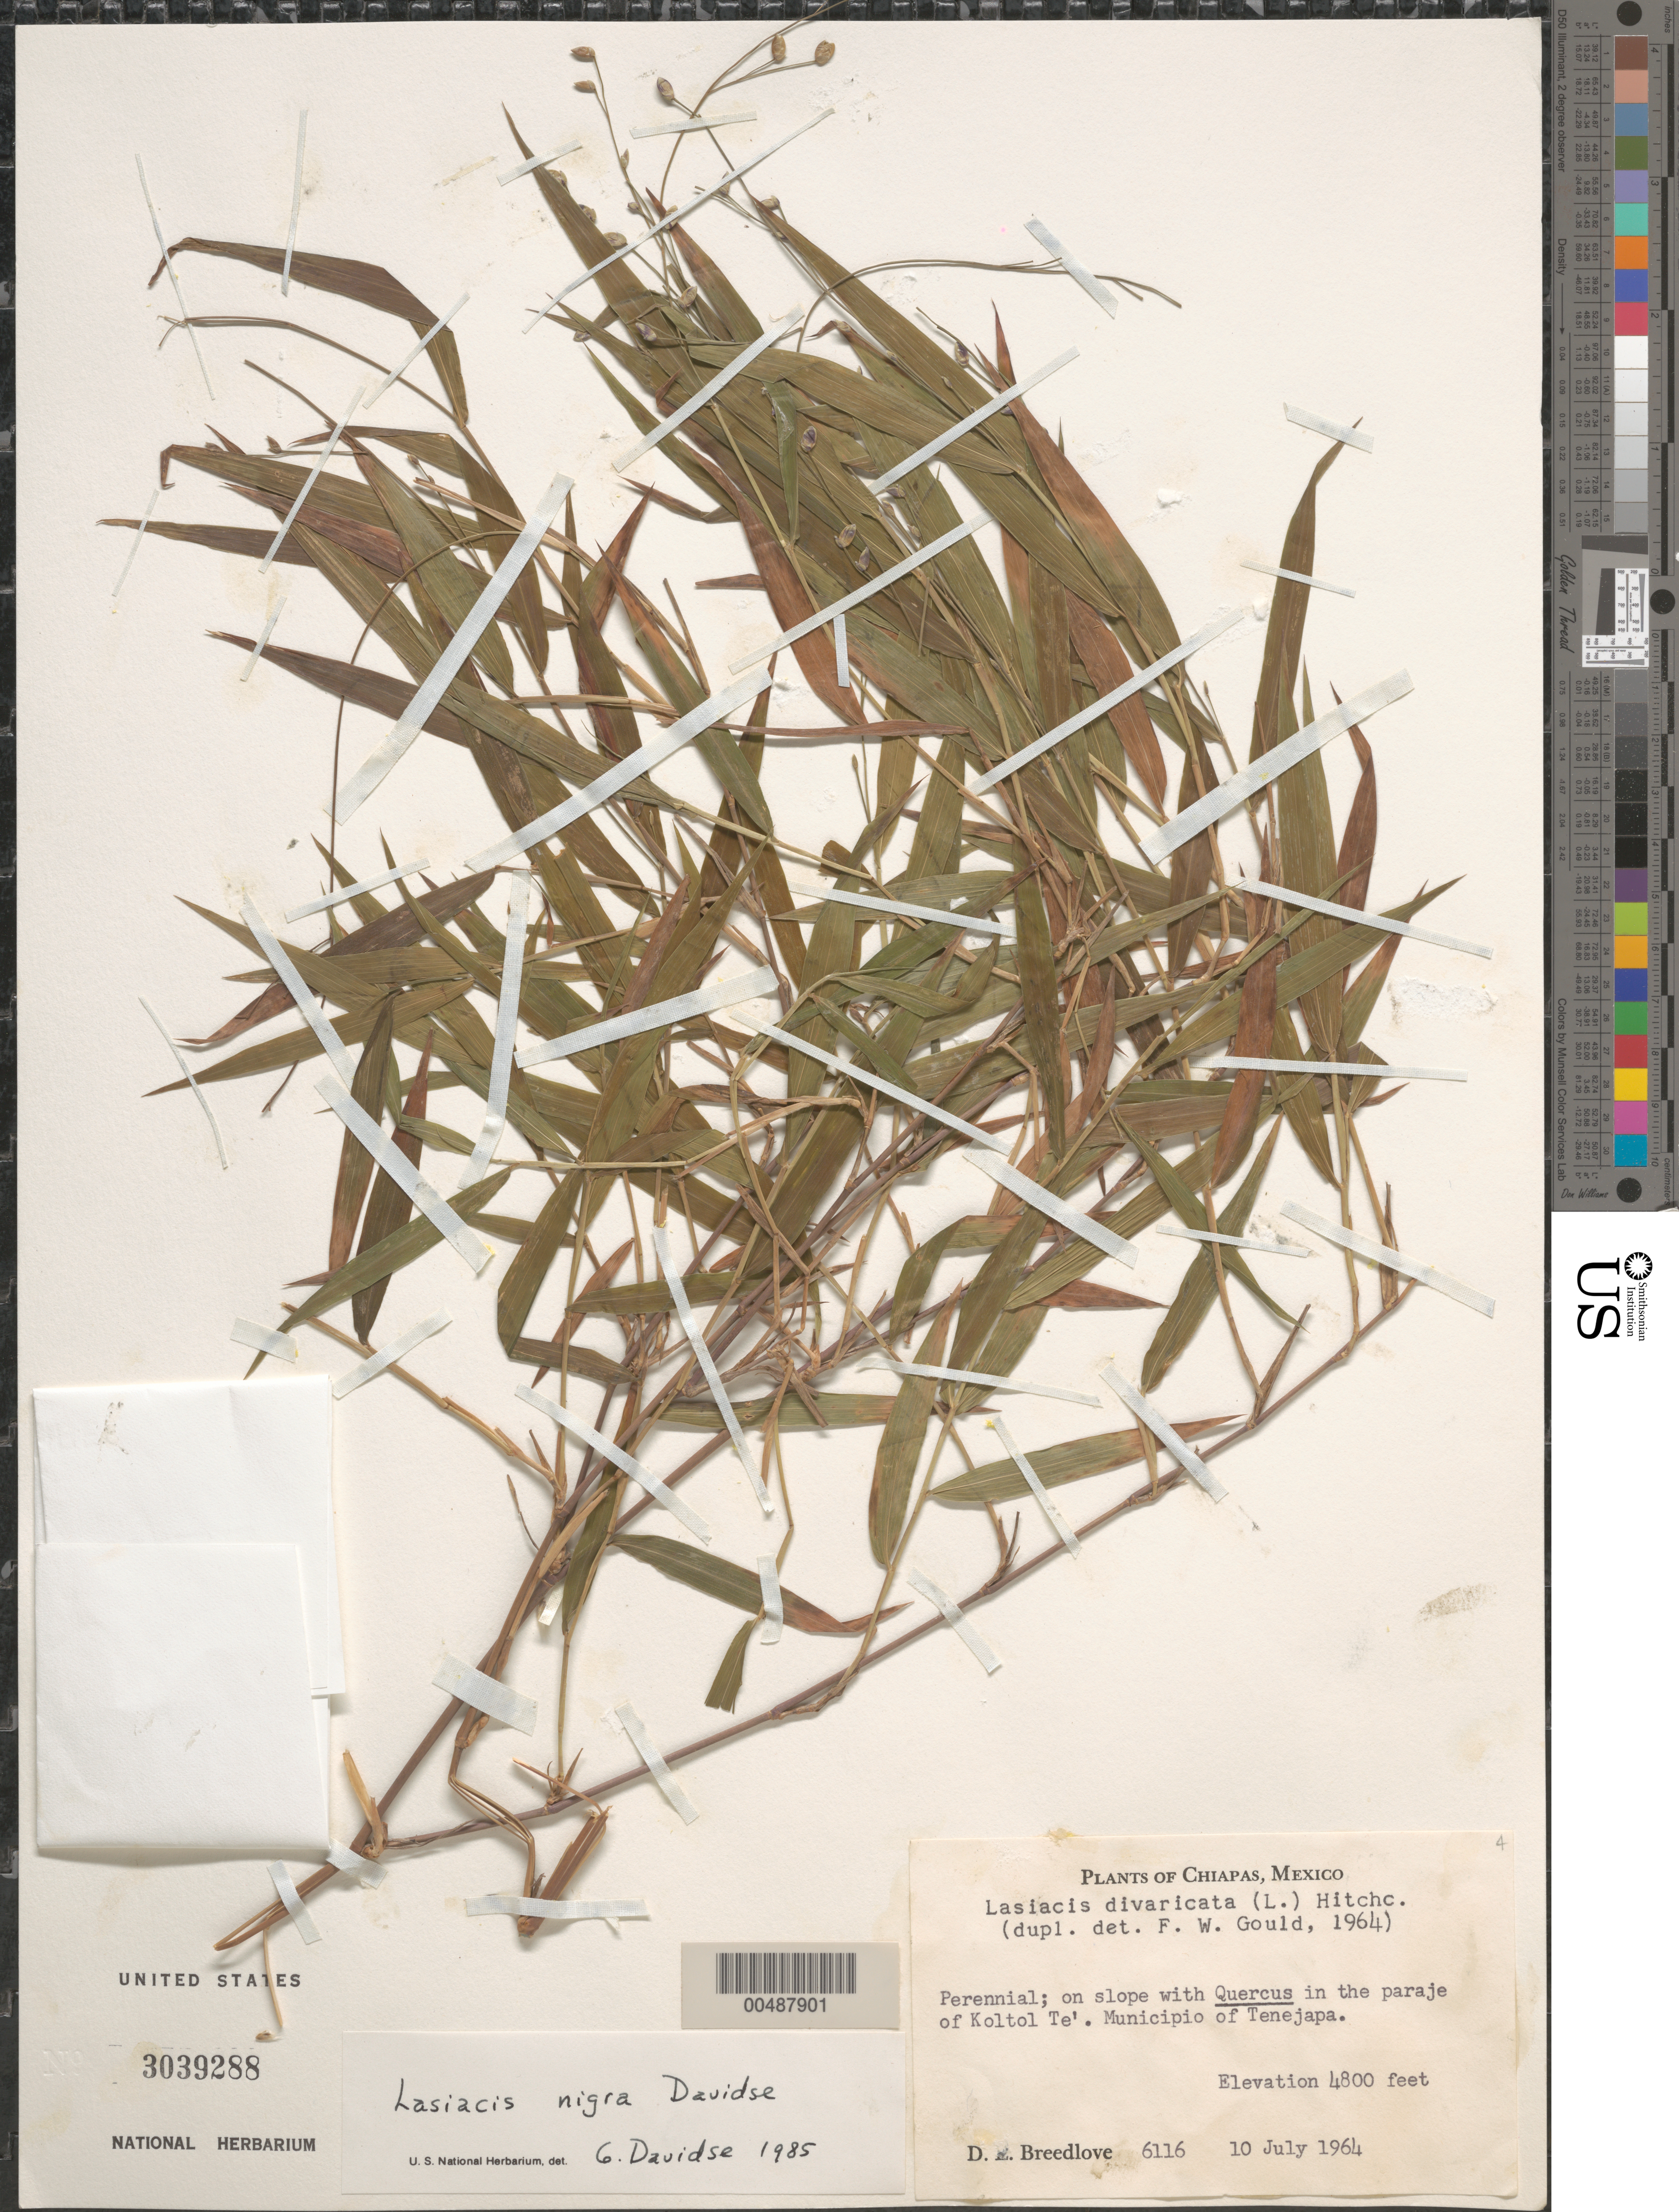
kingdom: Plantae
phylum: Tracheophyta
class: Liliopsida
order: Poales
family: Poaceae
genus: Lasiacis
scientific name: Lasiacis maxonii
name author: Swallen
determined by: Davidse, Gerrit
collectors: D. E. Breedlove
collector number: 6116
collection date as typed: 10 Jul 1964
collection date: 1964-07-10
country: Mexico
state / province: Chiapas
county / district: Tenejapa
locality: In the paraje of Koltol Te'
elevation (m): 1463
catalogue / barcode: US 3039288